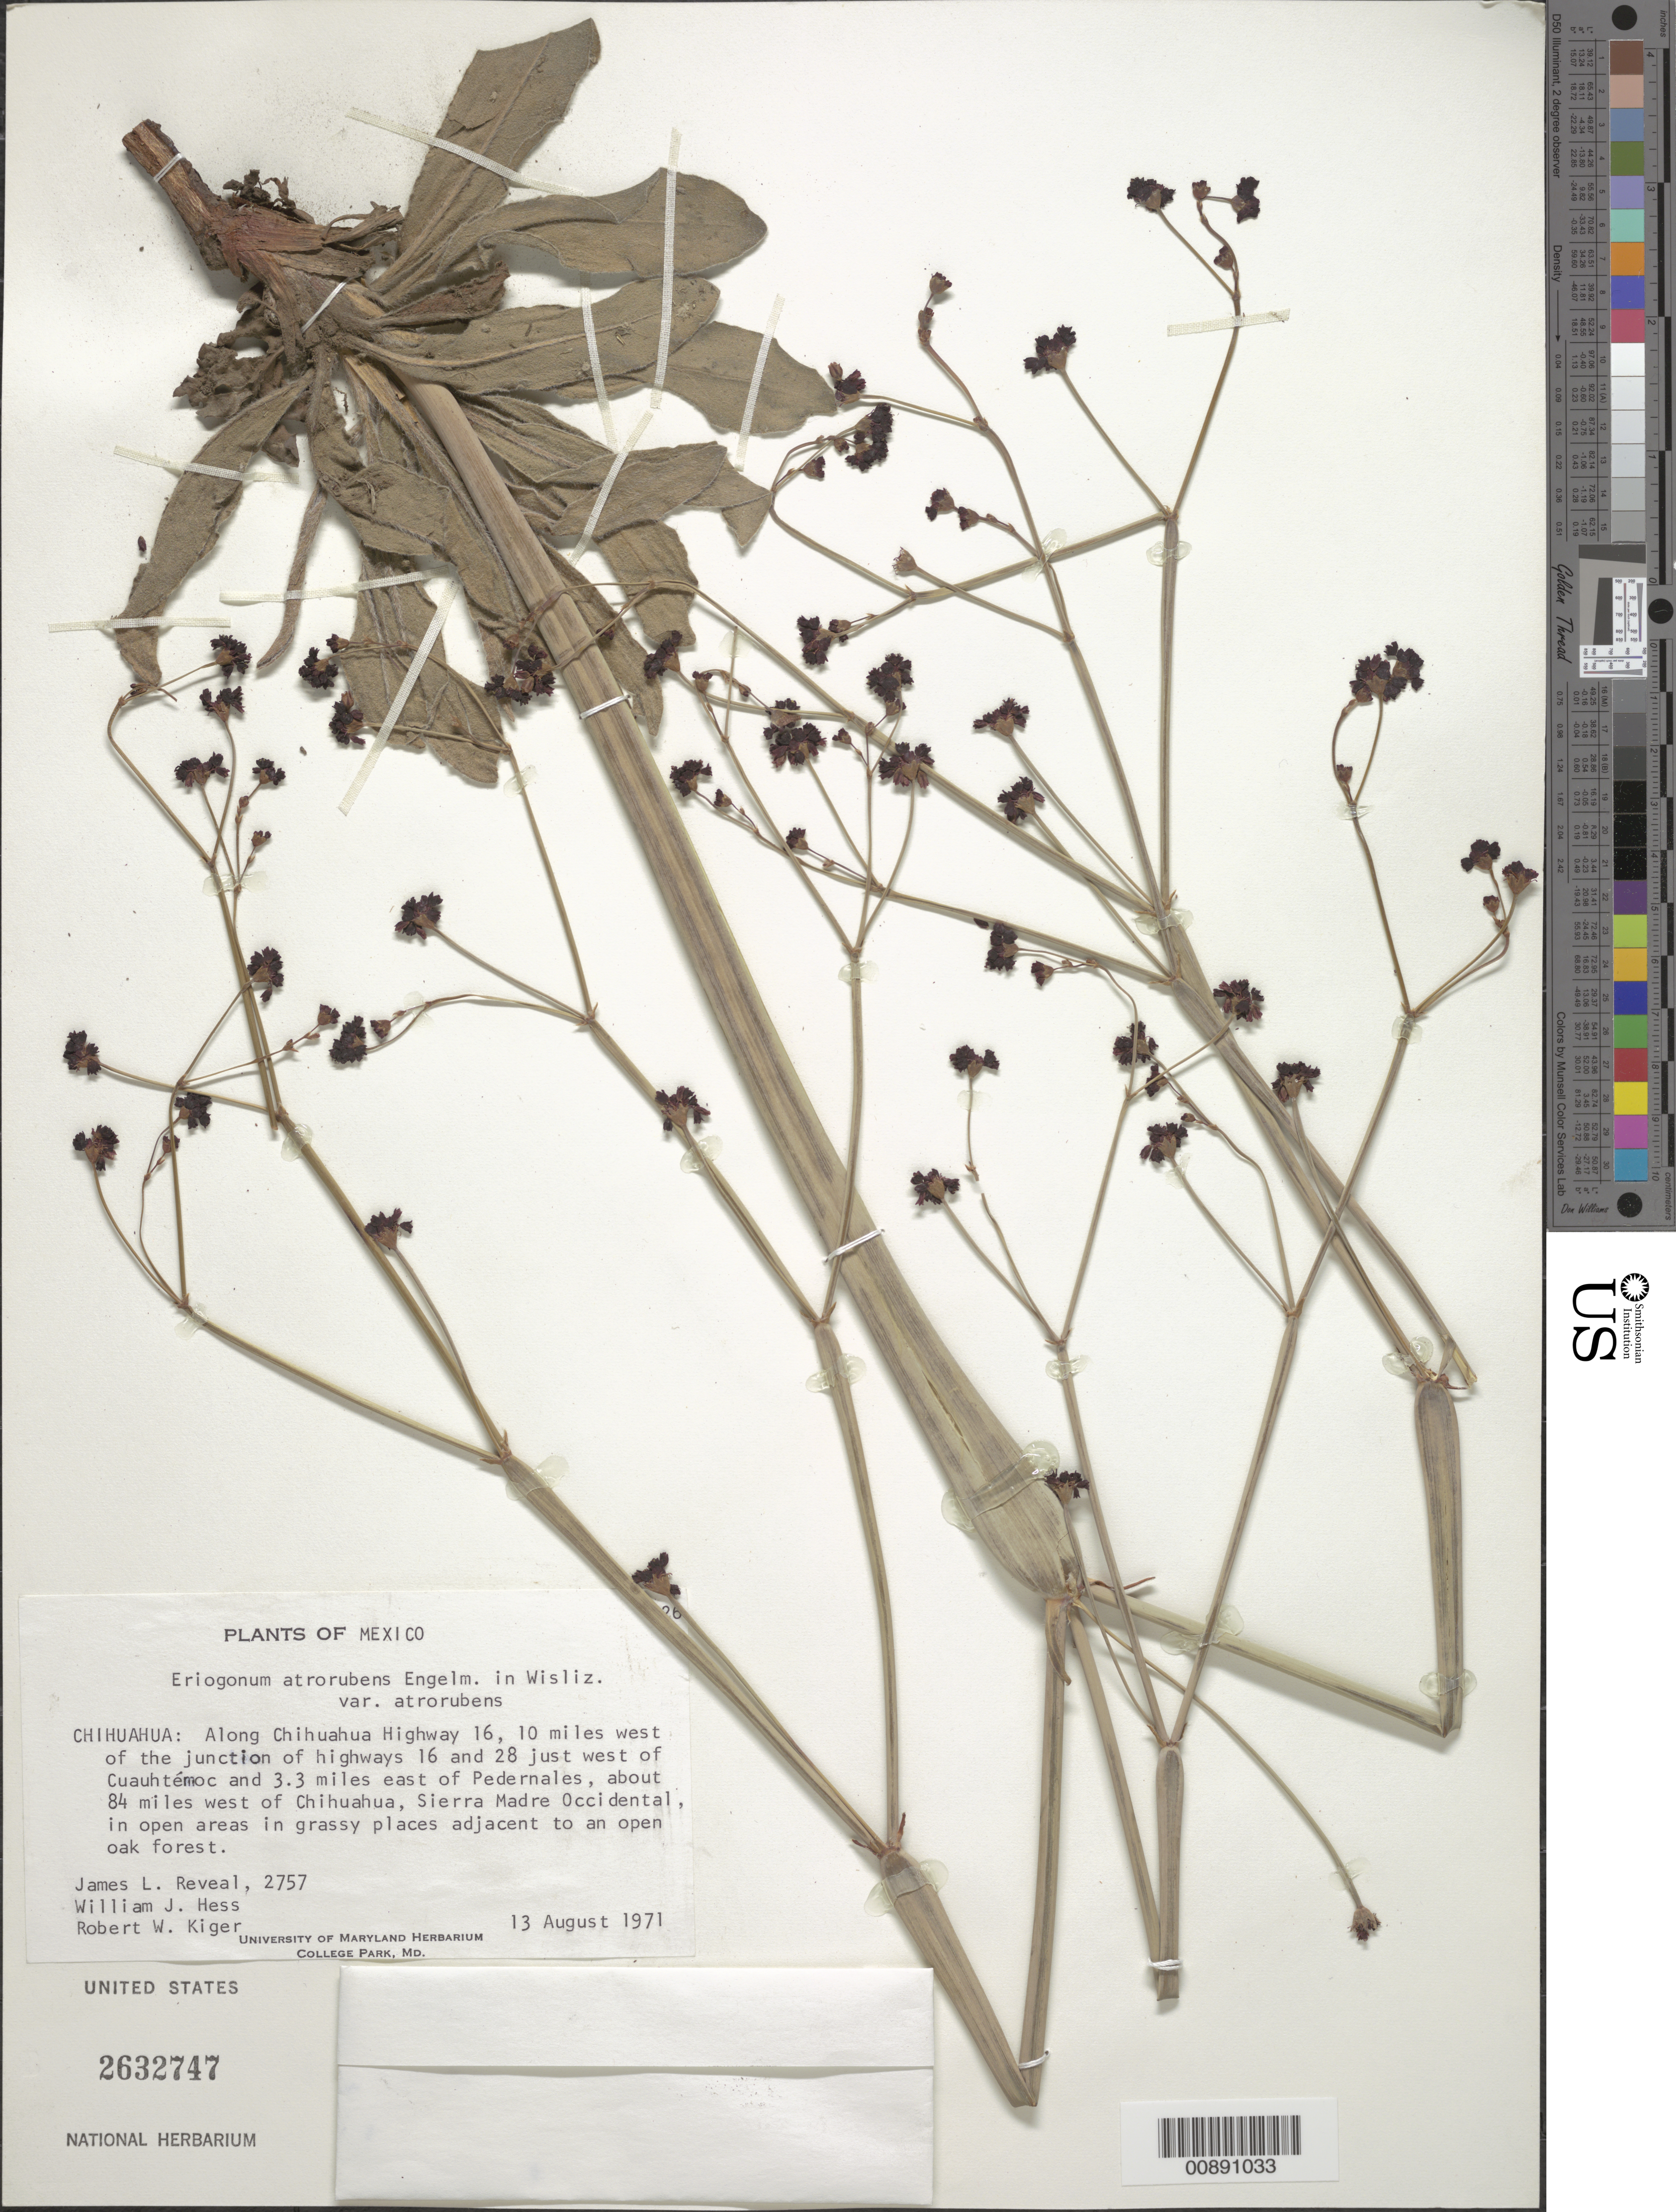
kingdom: Plantae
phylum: Tracheophyta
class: Magnoliopsida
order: Caryophyllales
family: Polygonaceae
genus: Eriogonum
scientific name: Eriogonum atrorubens var. atrorubens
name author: Engelm.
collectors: J. L. Reveal, W. Hess & R. Kiger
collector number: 2757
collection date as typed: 13 Aug 1971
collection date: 1971-08-13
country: Mexico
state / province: Chihuahua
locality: Along Chihuahua Highway 16, 10 miles W of the junction of highways 16 and 28 just west of Cuauhtémoc and 3.3 miles east of Pedernales, about 84 miles west of Chihuahua. Sierra Madre Occidental.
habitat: In open areas in grassy places adjacent to an open oak forest.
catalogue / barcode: US 2632747